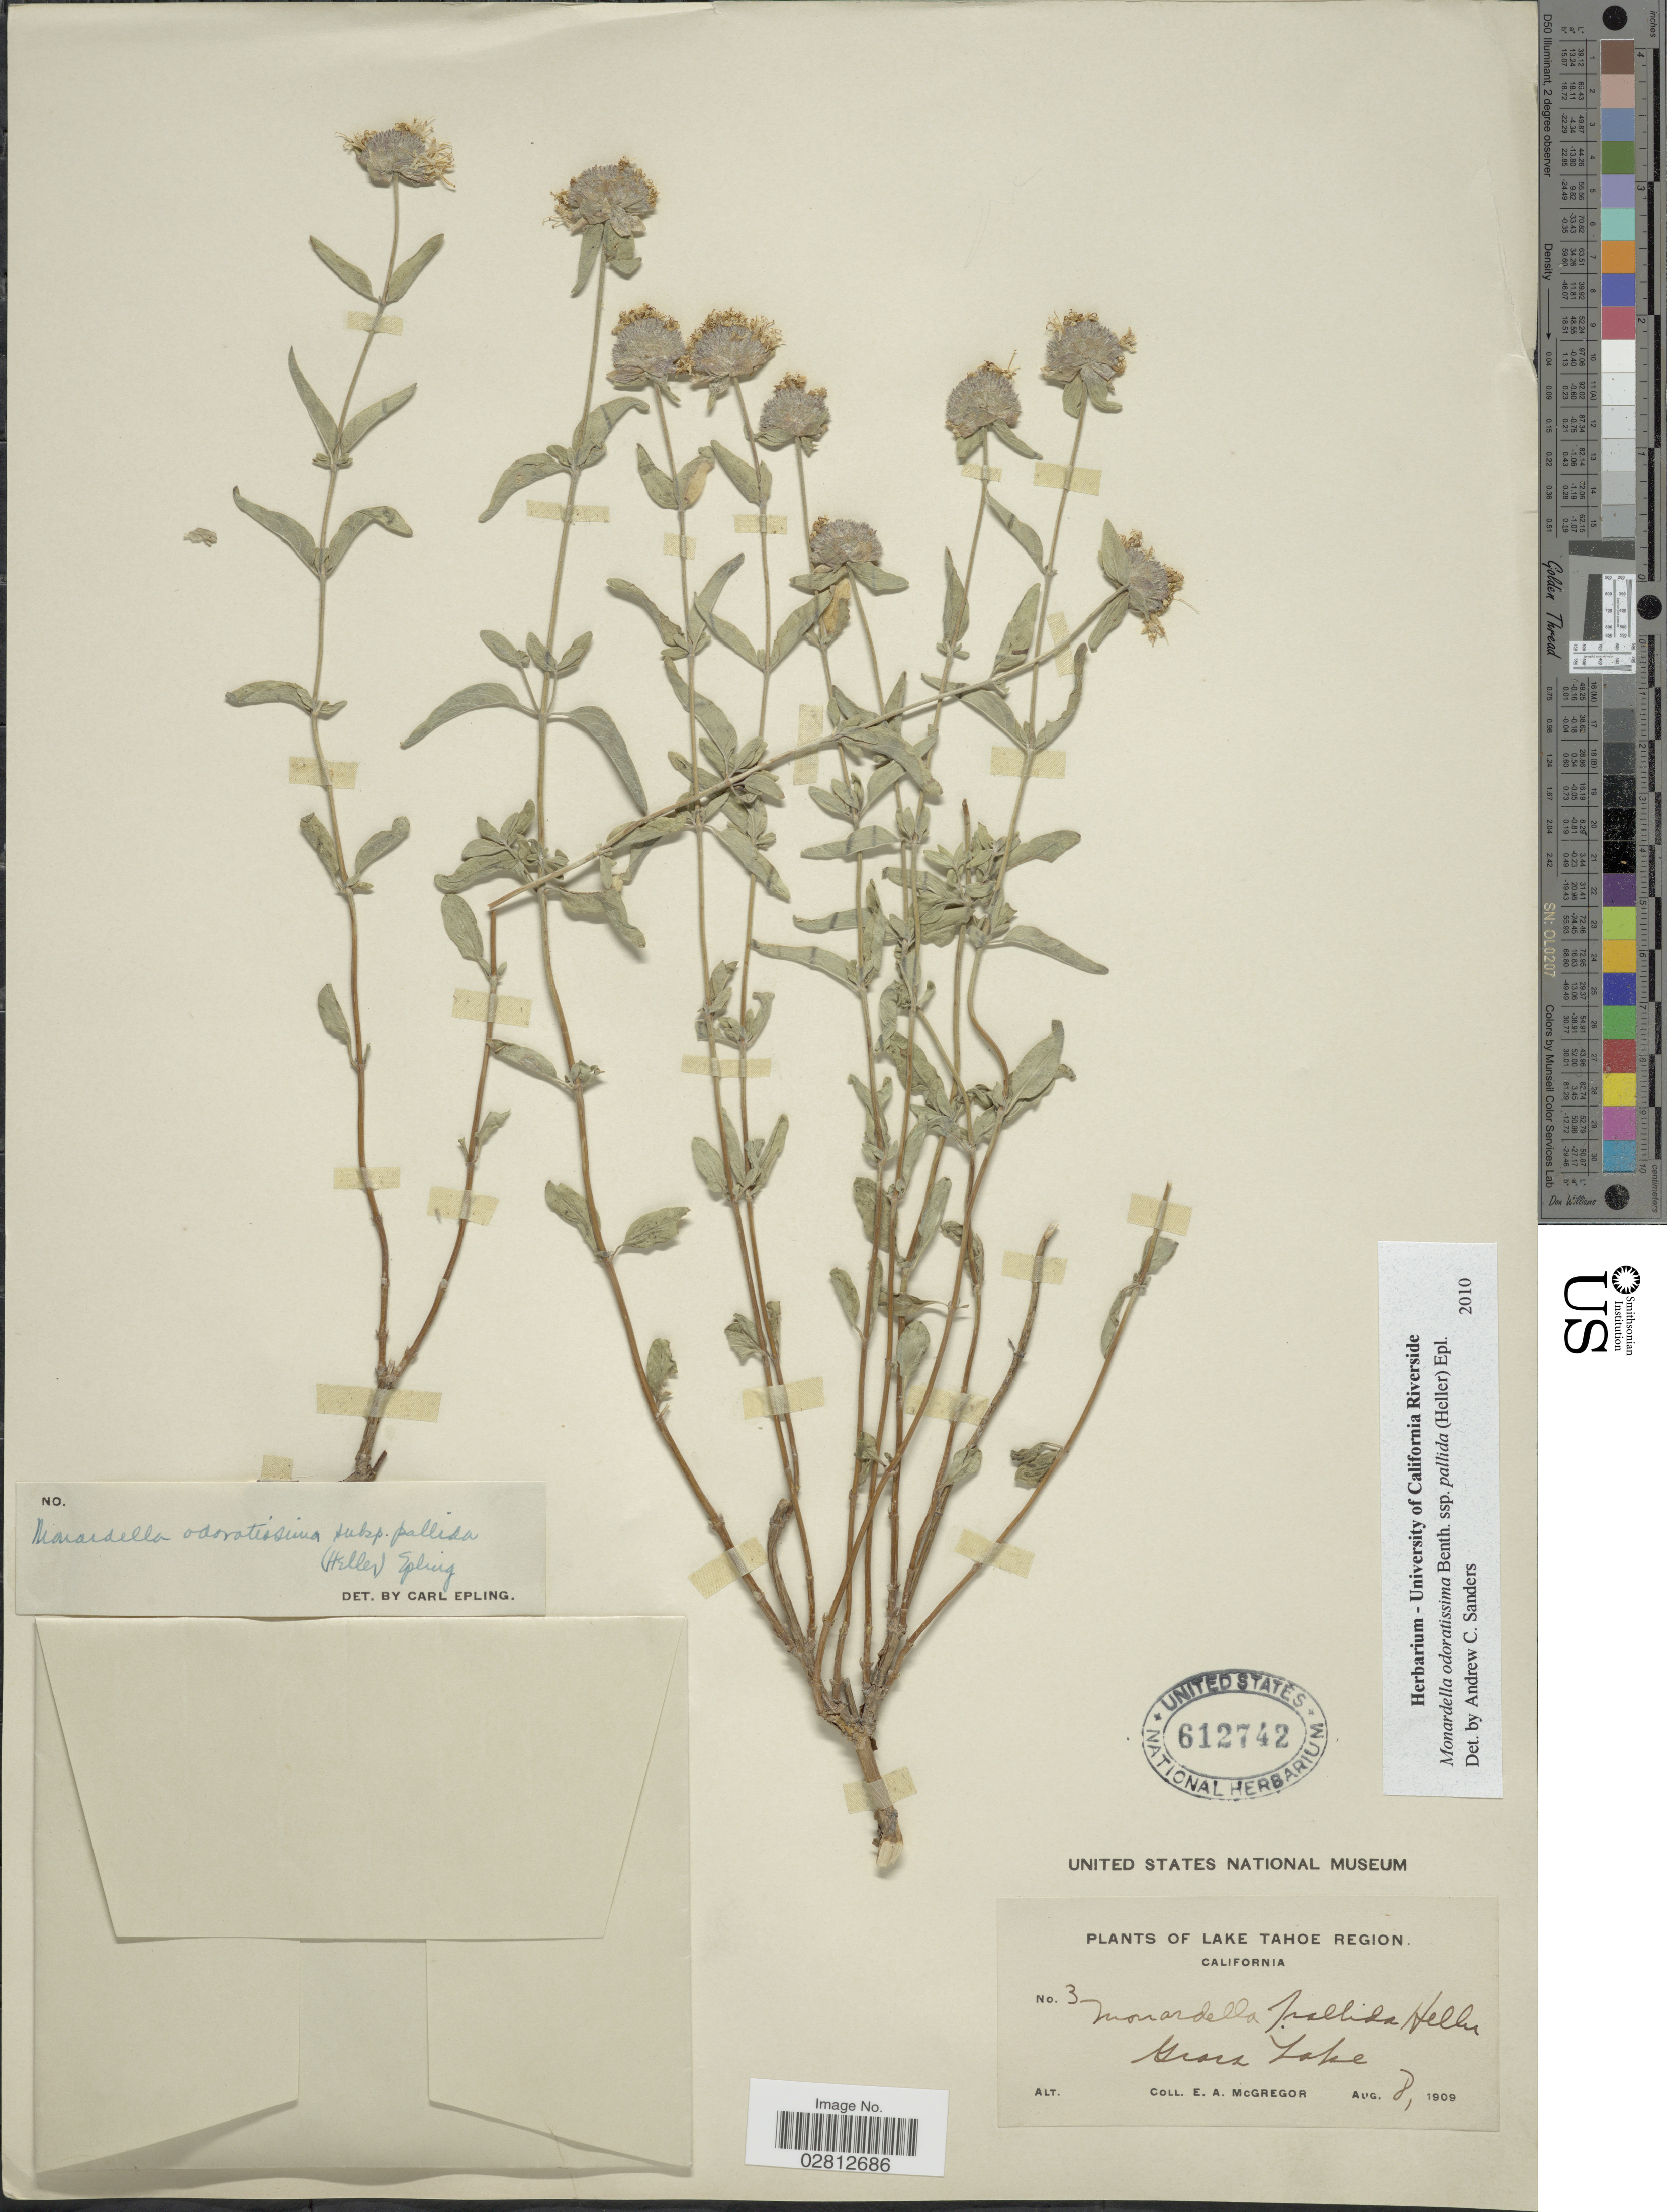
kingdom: Plantae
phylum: Tracheophyta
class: Magnoliopsida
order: Lamiales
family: Lamiaceae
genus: Monardella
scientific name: Monardella odoratissima subsp. pallida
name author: (A. Heller) Epling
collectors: E. A. McGregor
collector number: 3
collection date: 1909-08-08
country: United States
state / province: California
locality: Lake Tahoe Region, Grass Lake.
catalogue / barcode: US 612742